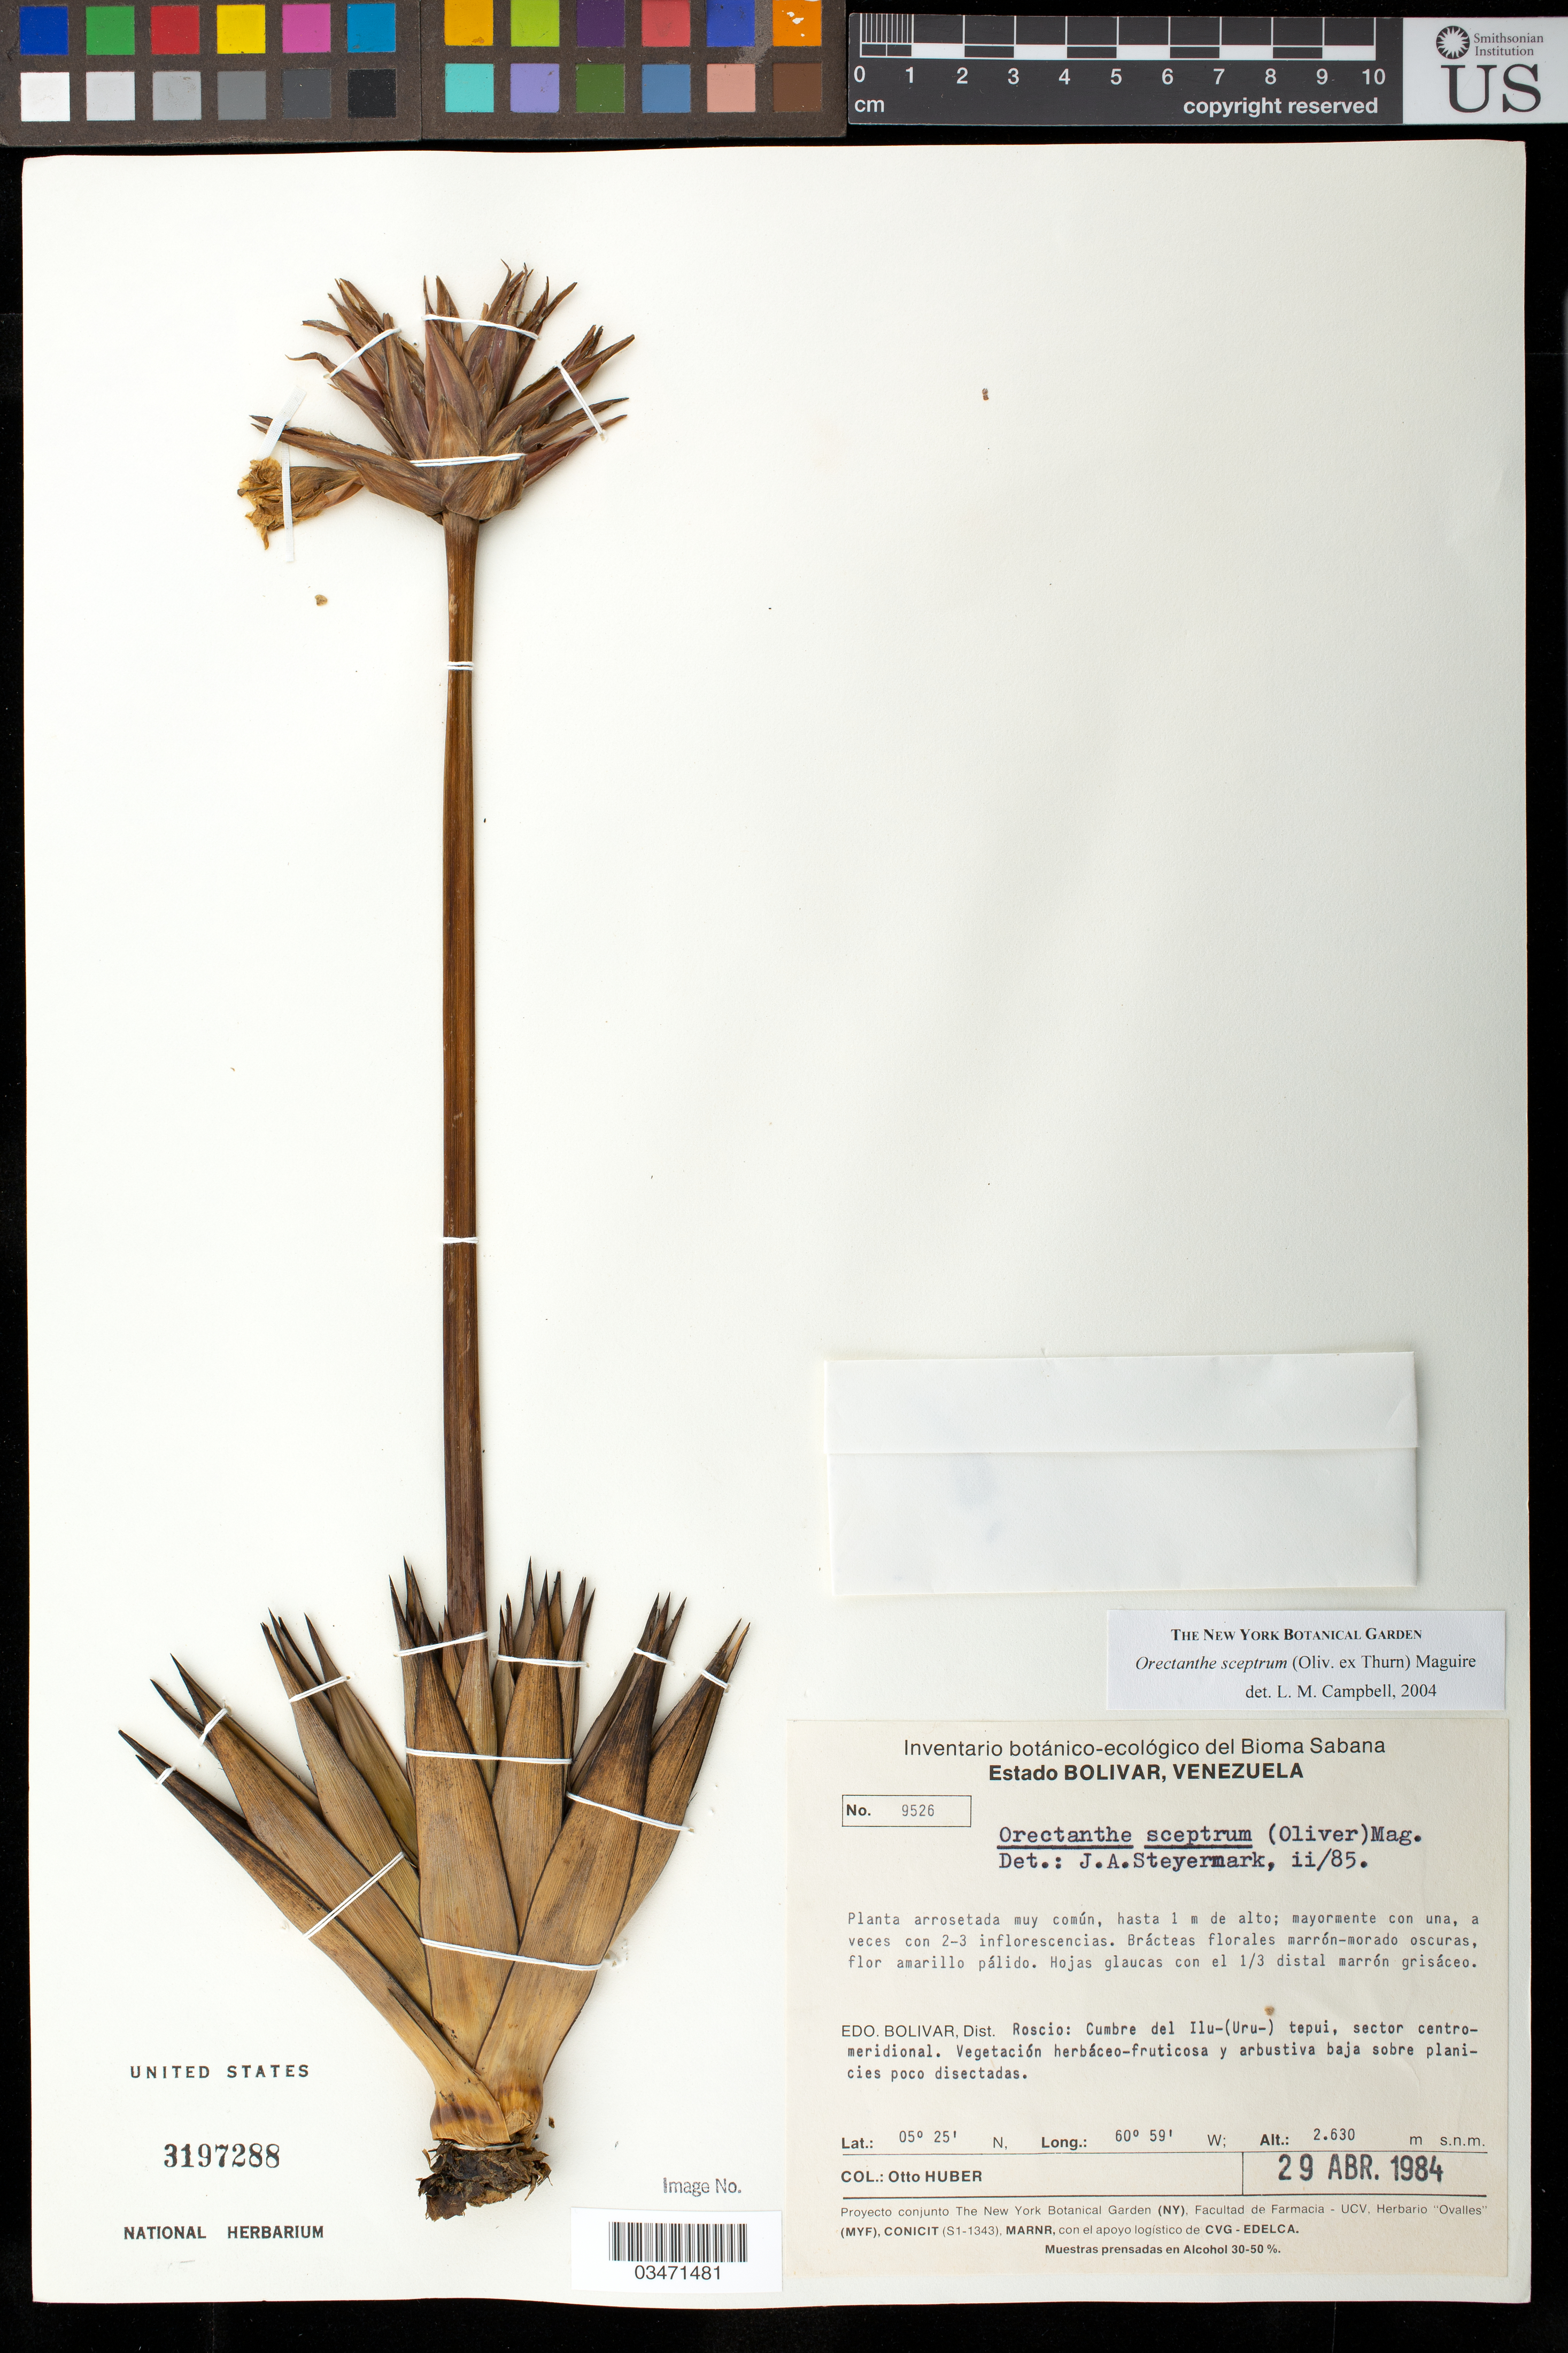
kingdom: Plantae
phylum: Tracheophyta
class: Liliopsida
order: Poales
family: Xyridaceae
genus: Orectanthe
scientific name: Orectanthe sceptrum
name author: (Oliv.) Maguire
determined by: Campbell, L. M.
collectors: O. Huber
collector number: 9526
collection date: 1984-08-19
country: Venezuela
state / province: Bolívar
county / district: Roscio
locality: Cumbre del Ilu- (Uru) tepui, sector centro-meridional.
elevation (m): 2630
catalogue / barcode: US 3197288